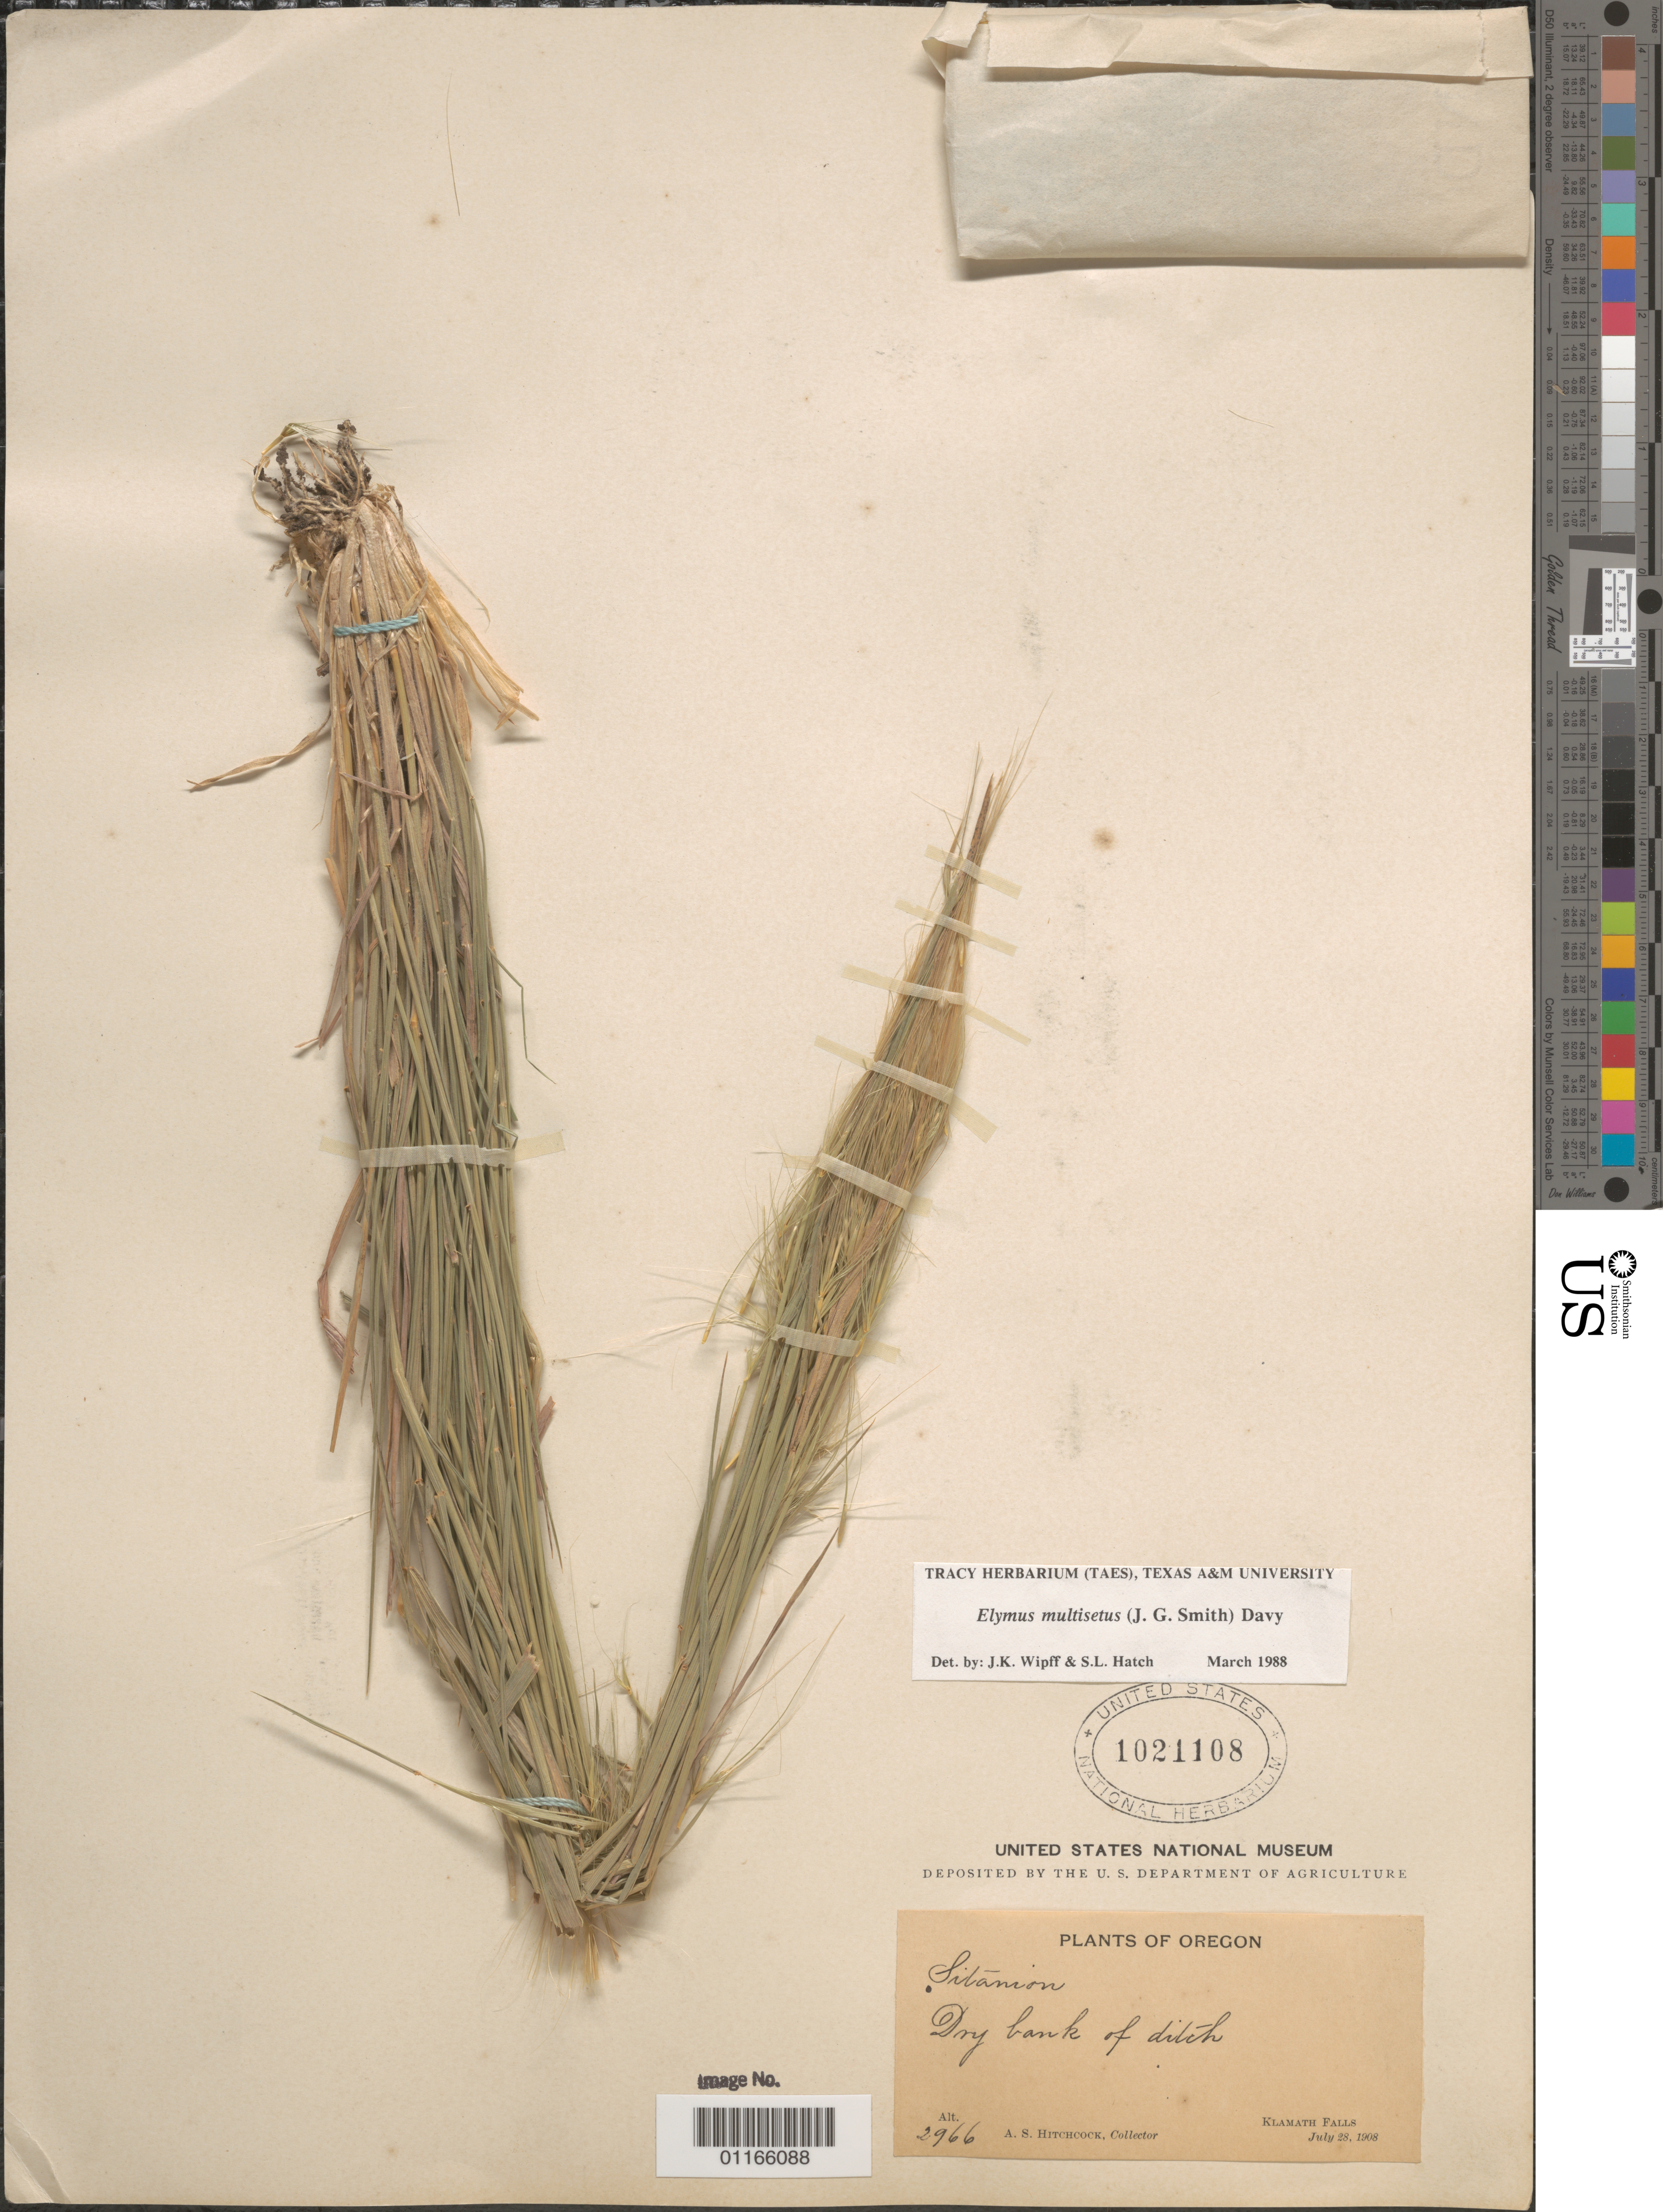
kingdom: Plantae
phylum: Tracheophyta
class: Liliopsida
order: Poales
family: Poaceae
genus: Elymus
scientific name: Elymus multisetus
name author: (J.G. Sm.) Burtt Davy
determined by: Wipff, J. K.; Hatch, S. L.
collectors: A. S. Hitchcock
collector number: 2966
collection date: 1908-07-28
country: United States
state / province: Oregon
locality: Klamath Falls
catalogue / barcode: US 1021108